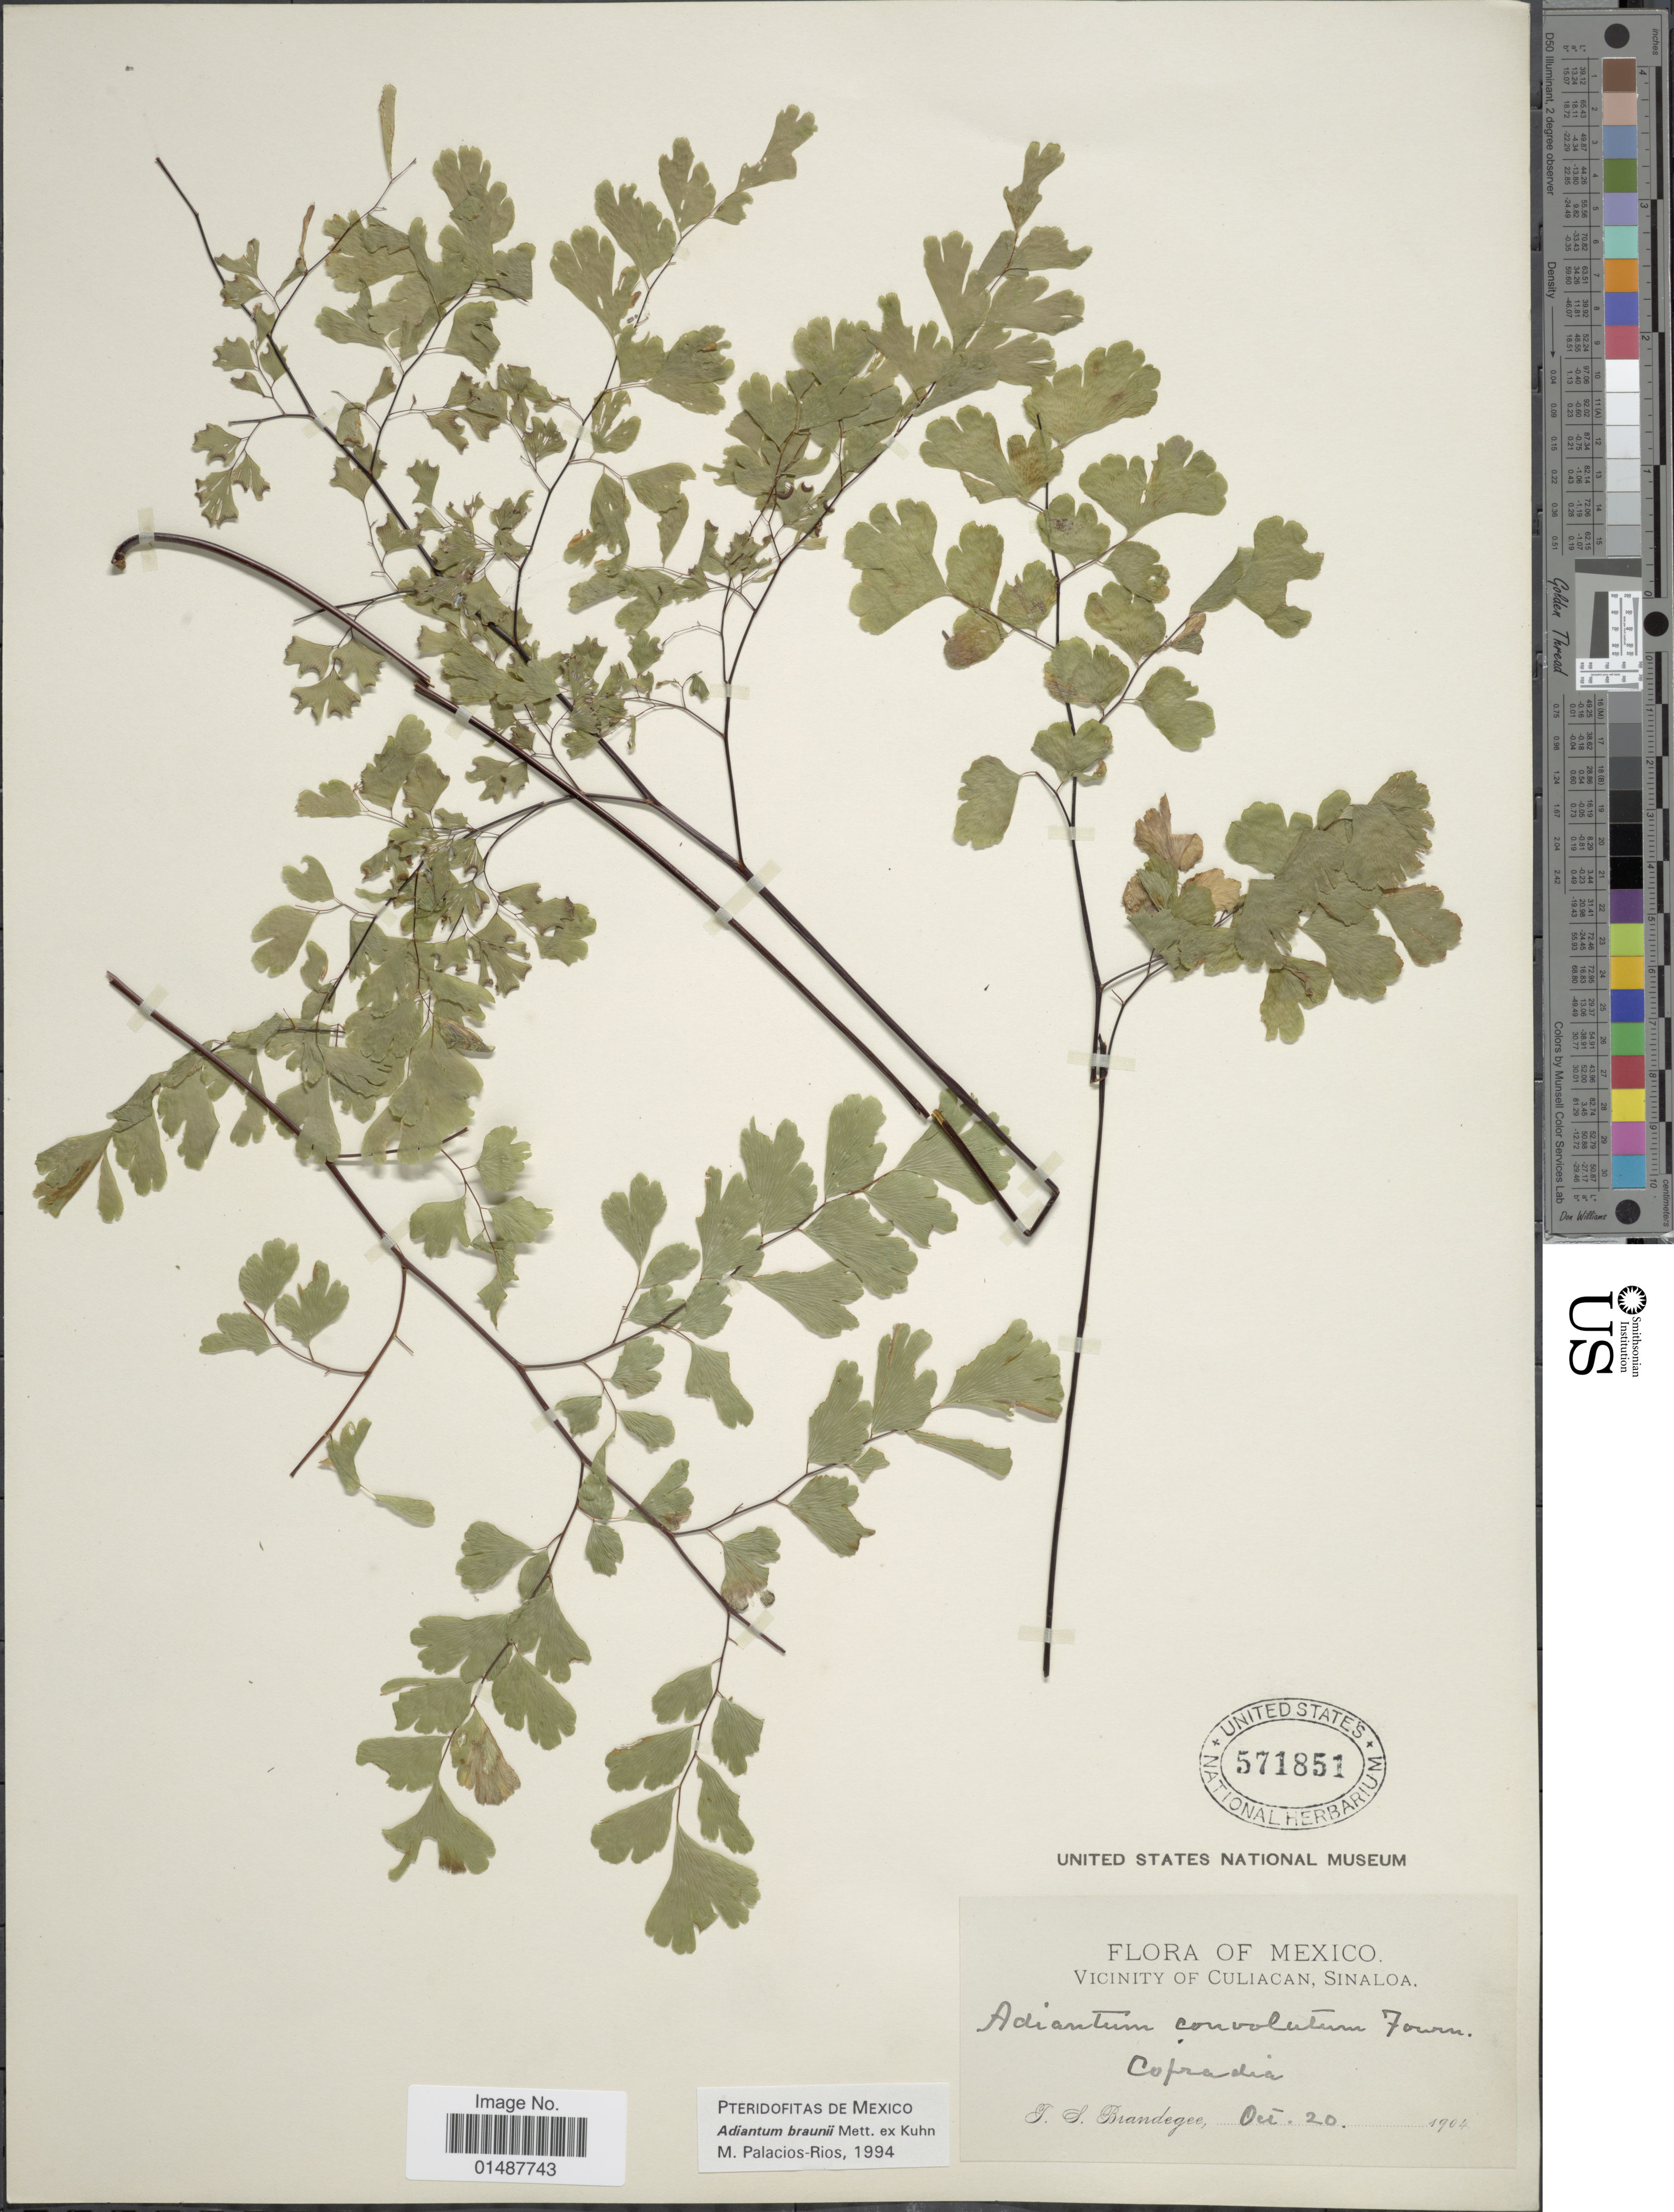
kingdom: Plantae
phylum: Tracheophyta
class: Polypodiopsida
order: Polypodiales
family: Pteridaceae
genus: Adiantum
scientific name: Adiantum braunii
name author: Mett. ex Kuhn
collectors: J. S. Brandegee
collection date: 1904-08-20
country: Mexico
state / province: Sinaloa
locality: Vicinity of Culiacan, Cofradia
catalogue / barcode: US 571851